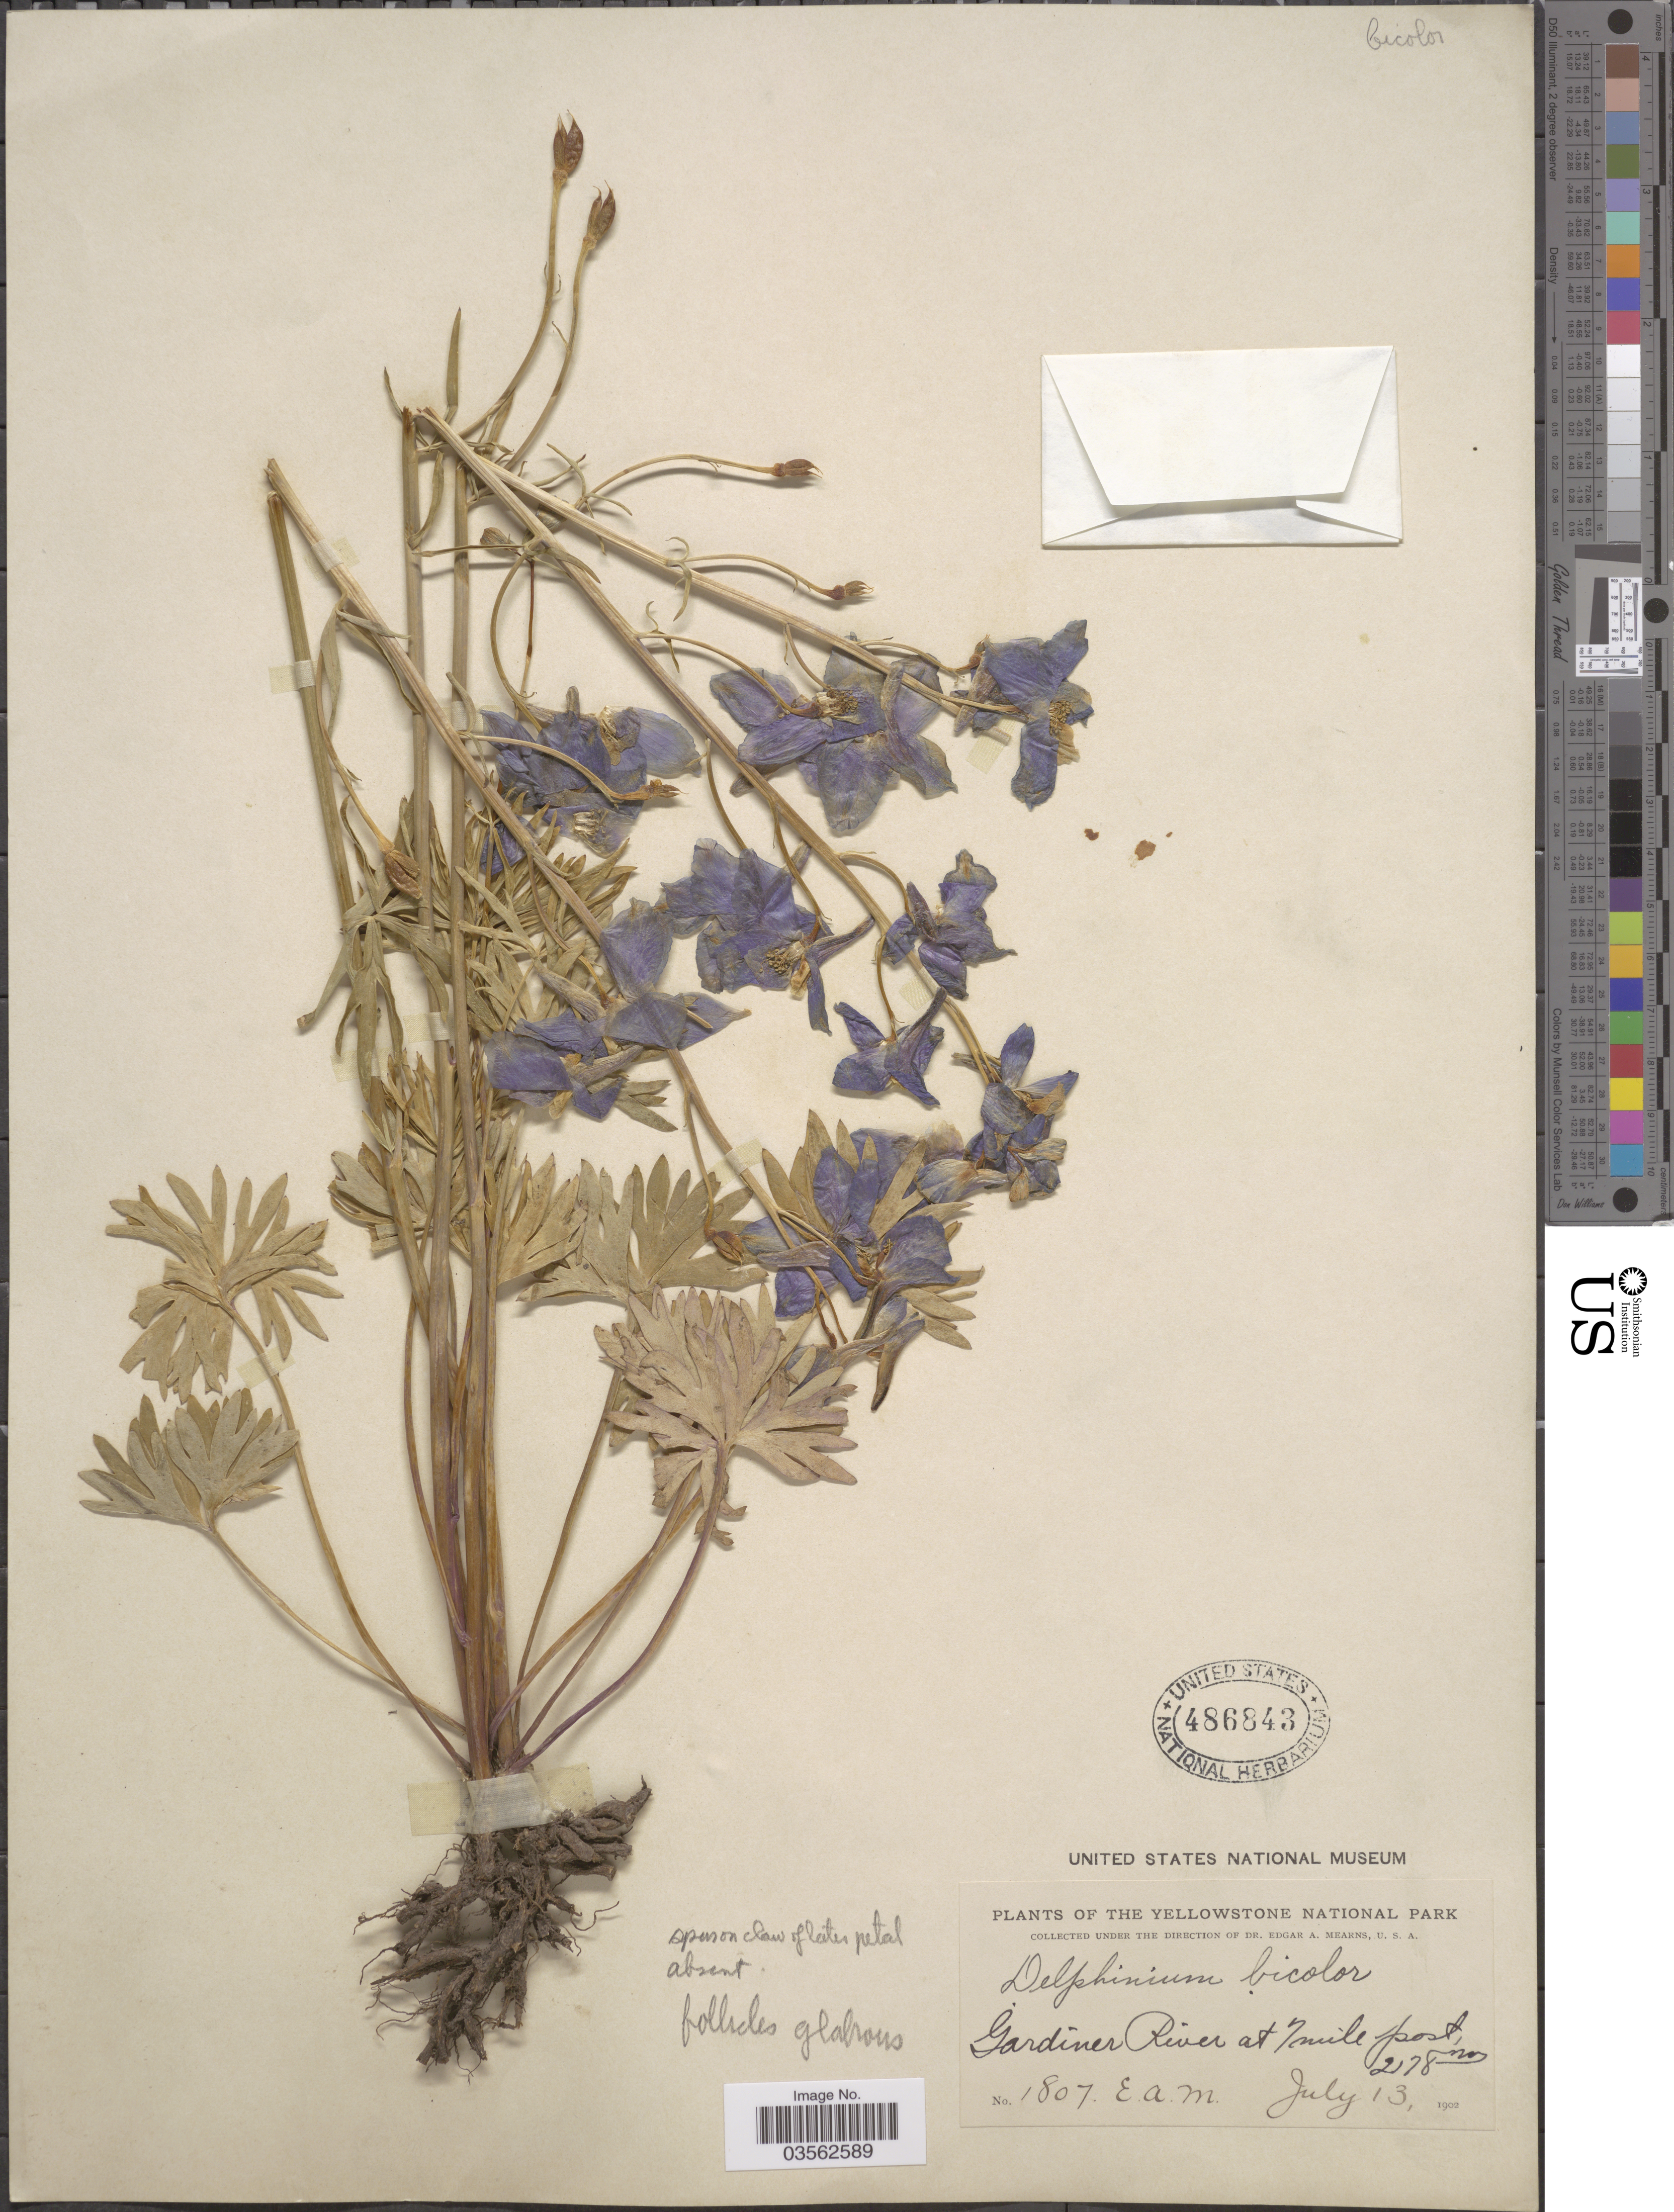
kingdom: Plantae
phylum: Tracheophyta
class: Magnoliopsida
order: Ranunculales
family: Ranunculaceae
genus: Delphinium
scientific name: Delphinium bicolor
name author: Nutt.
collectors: E. A. Mearns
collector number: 1807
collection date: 1902-07-13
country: United States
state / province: Montana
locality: The Yellowstone National Park. Gardiner River at 7 mile post.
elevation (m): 278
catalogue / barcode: US 486843